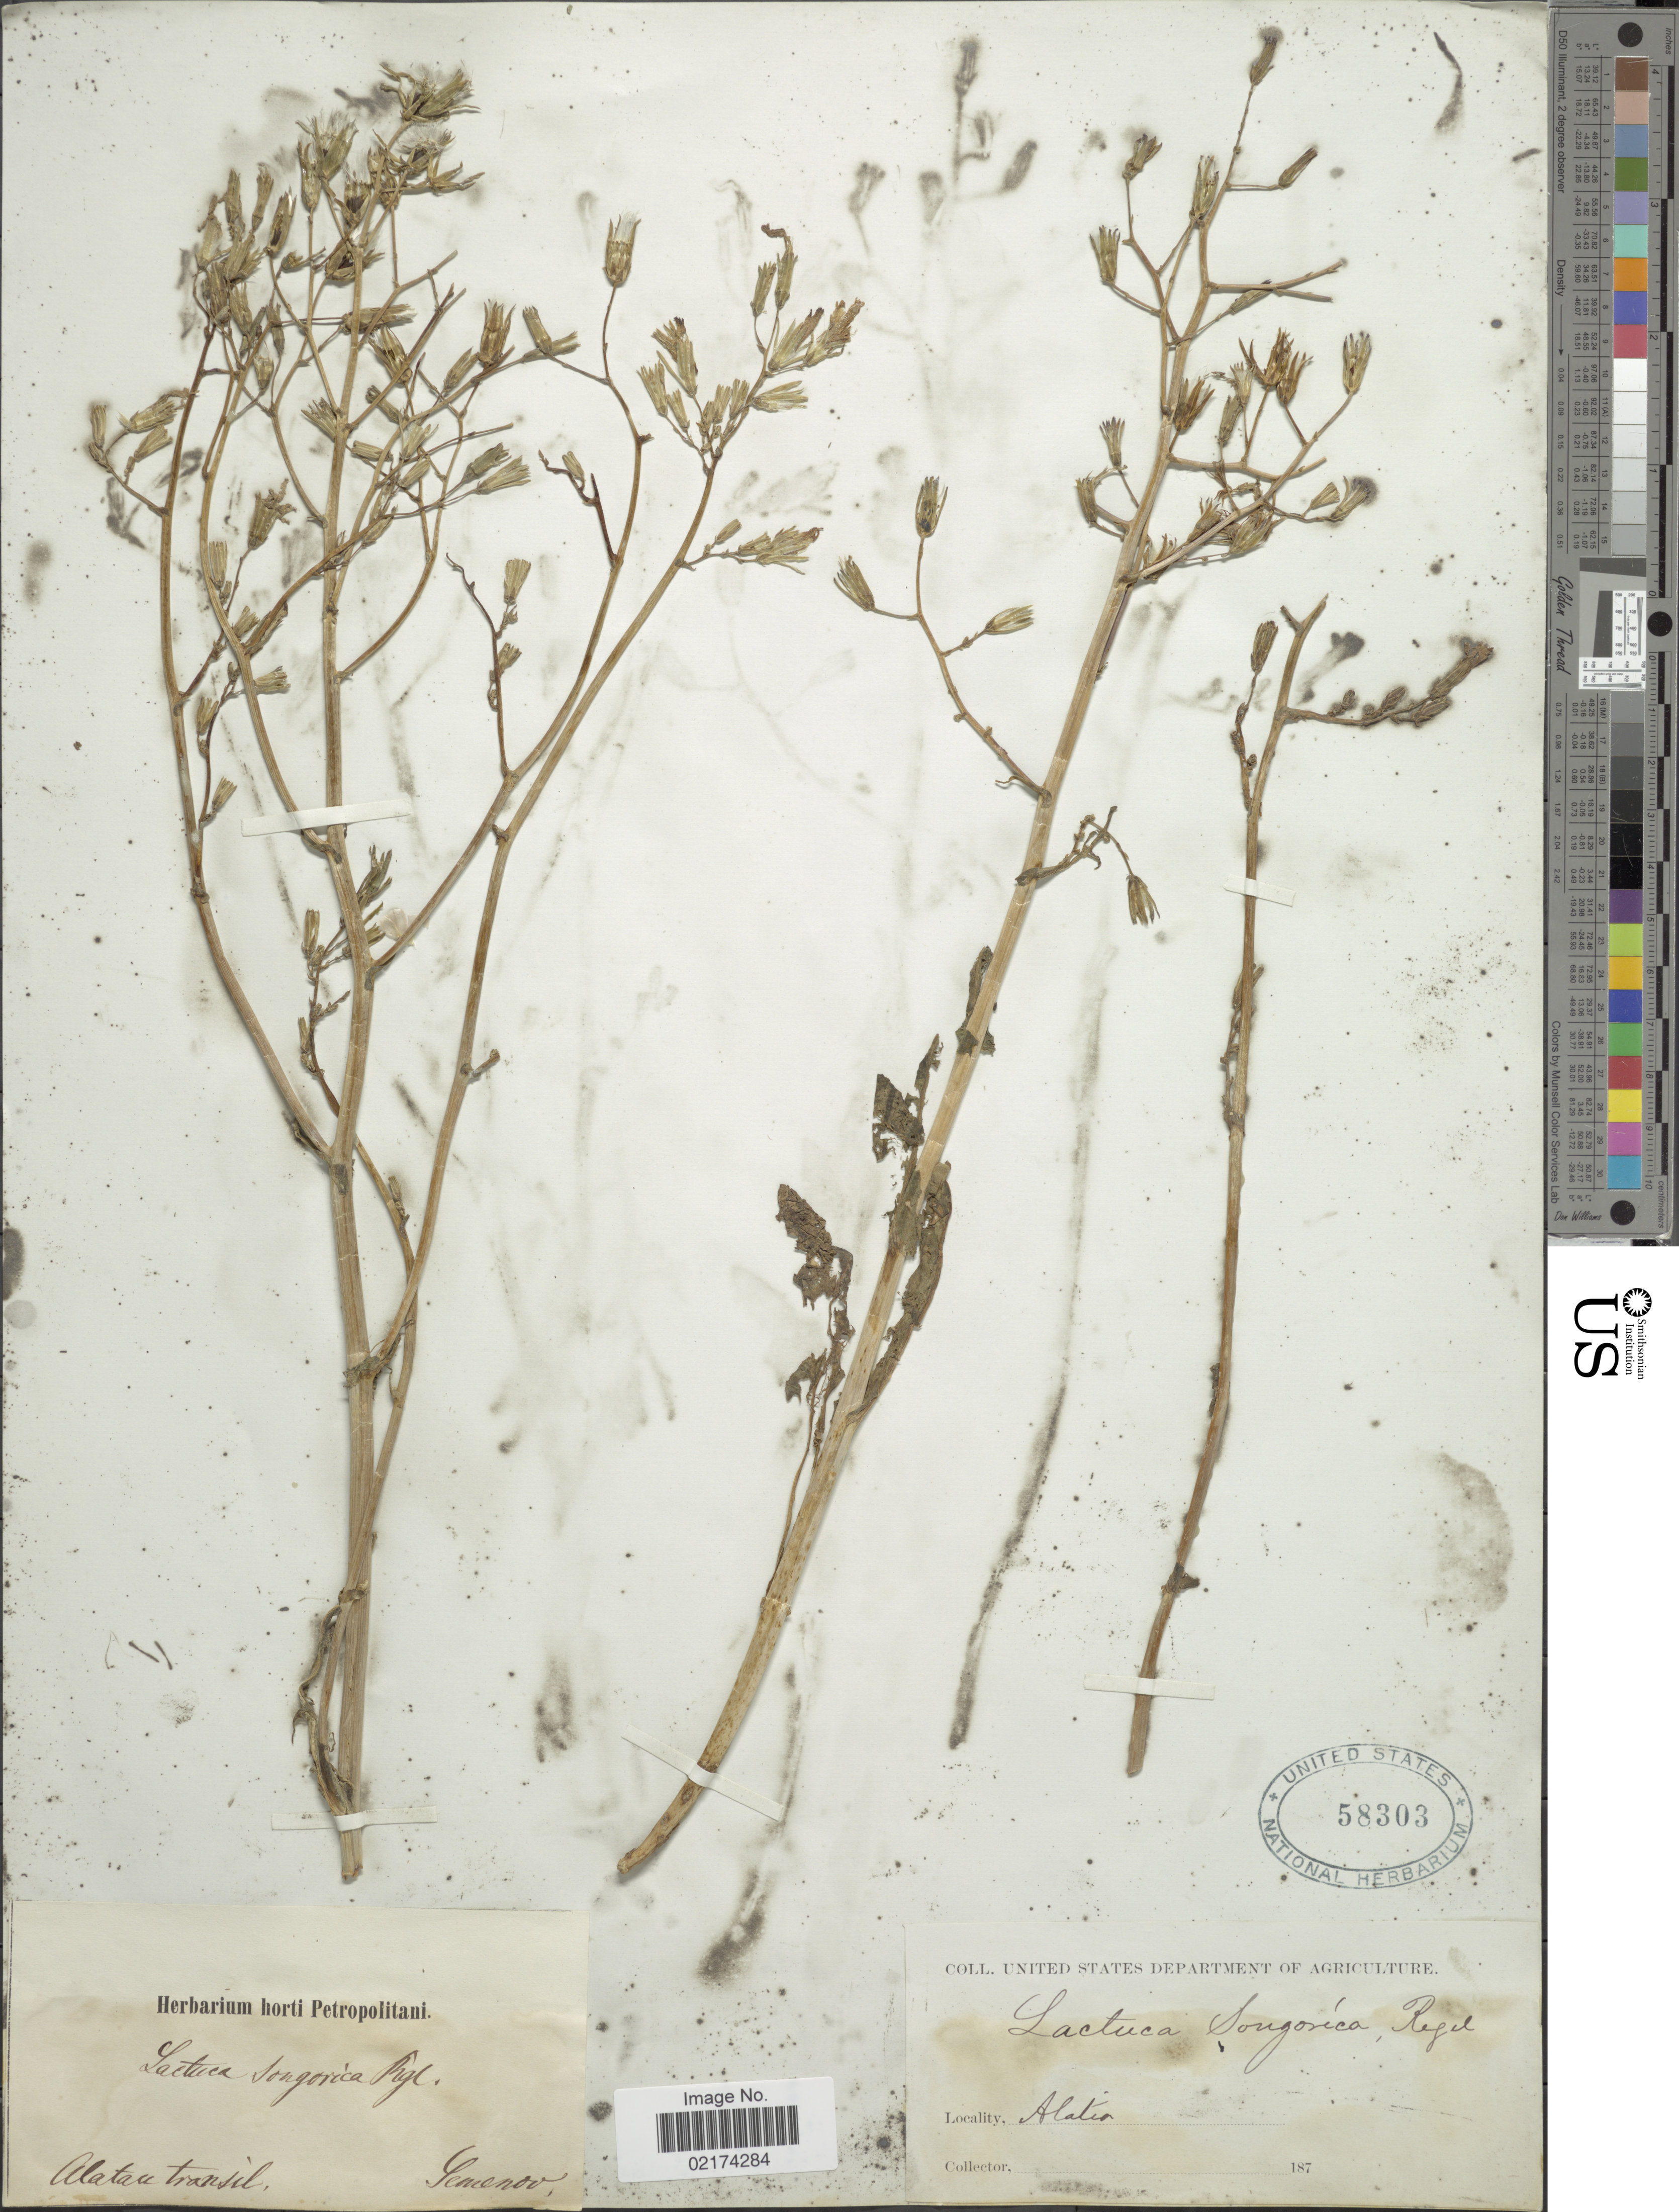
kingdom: Plantae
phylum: Tracheophyta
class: Magnoliopsida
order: Asterales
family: Asteraceae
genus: Lactuca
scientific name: Lactuca soongorica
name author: Regel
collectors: -- Semenov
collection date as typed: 187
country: Kazakhstan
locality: Alatia, Alatau transil.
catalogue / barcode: US 58303